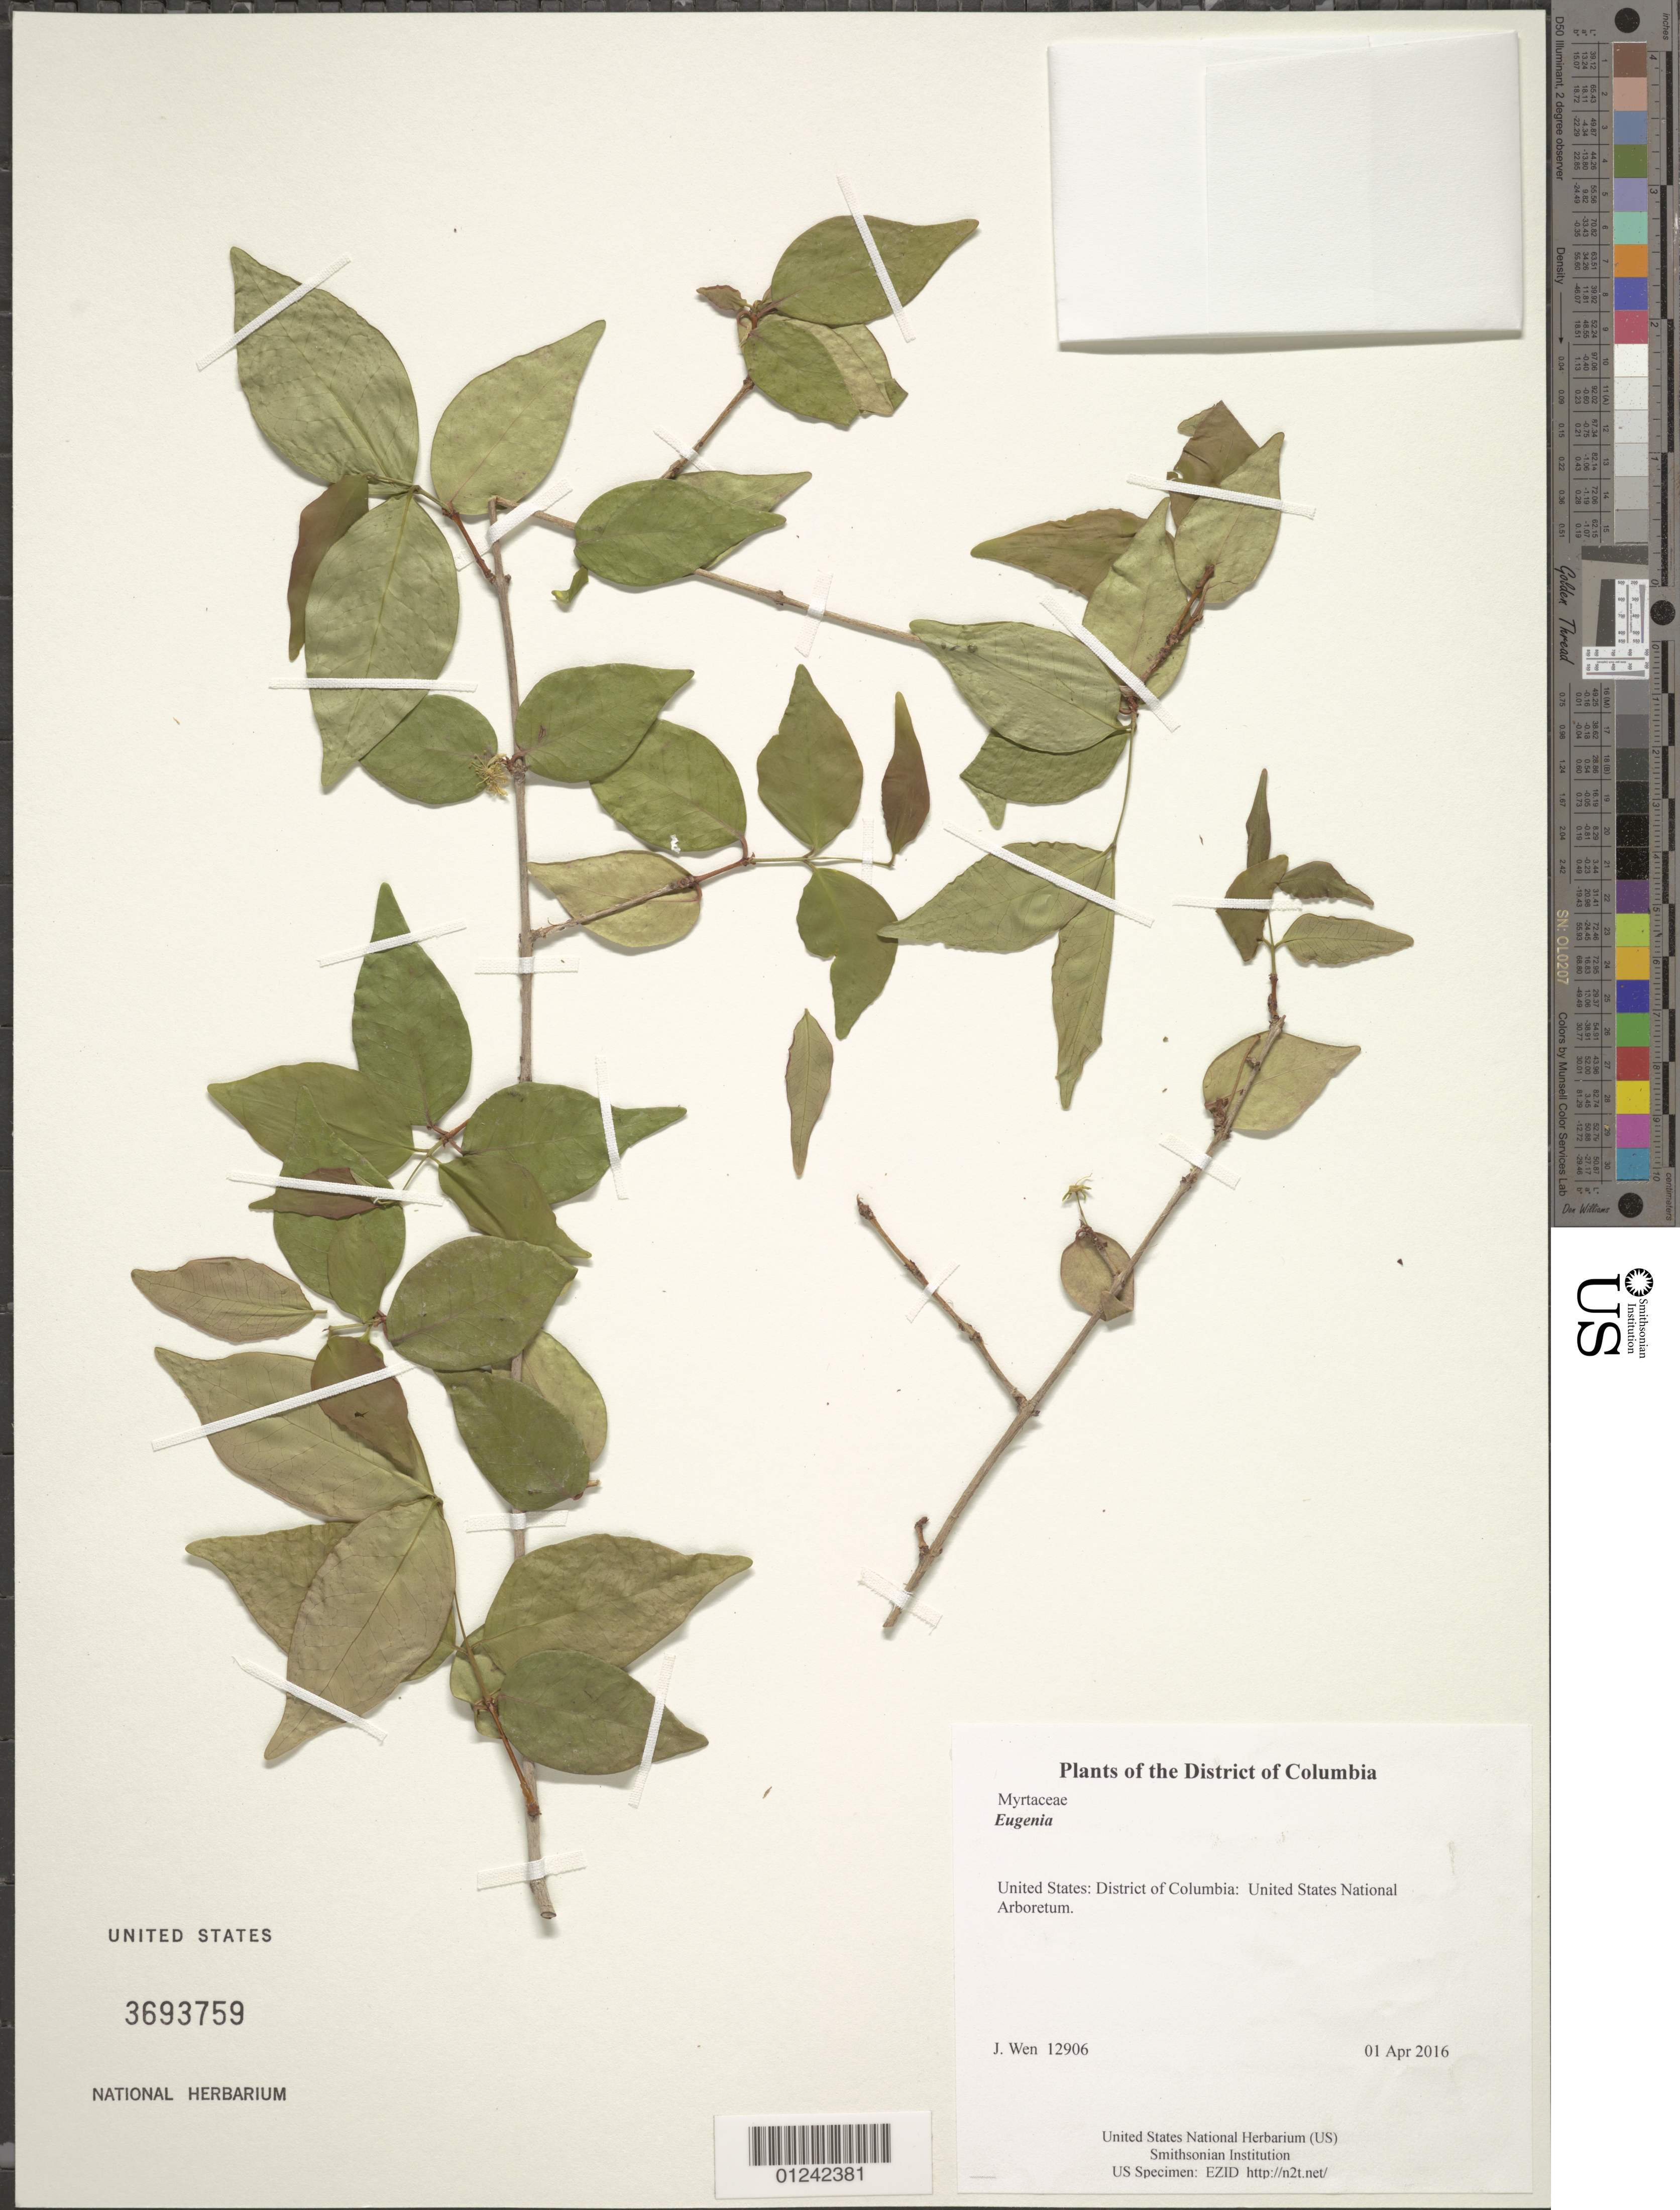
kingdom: Plantae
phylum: Tracheophyta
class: Magnoliopsida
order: Myrtales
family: Myrtaceae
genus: Eugenia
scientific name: Eugenia sp.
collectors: J. Wen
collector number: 12906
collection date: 2016-04-01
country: United States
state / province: District of Columbia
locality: United States National Arboretum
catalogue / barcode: US 3693759